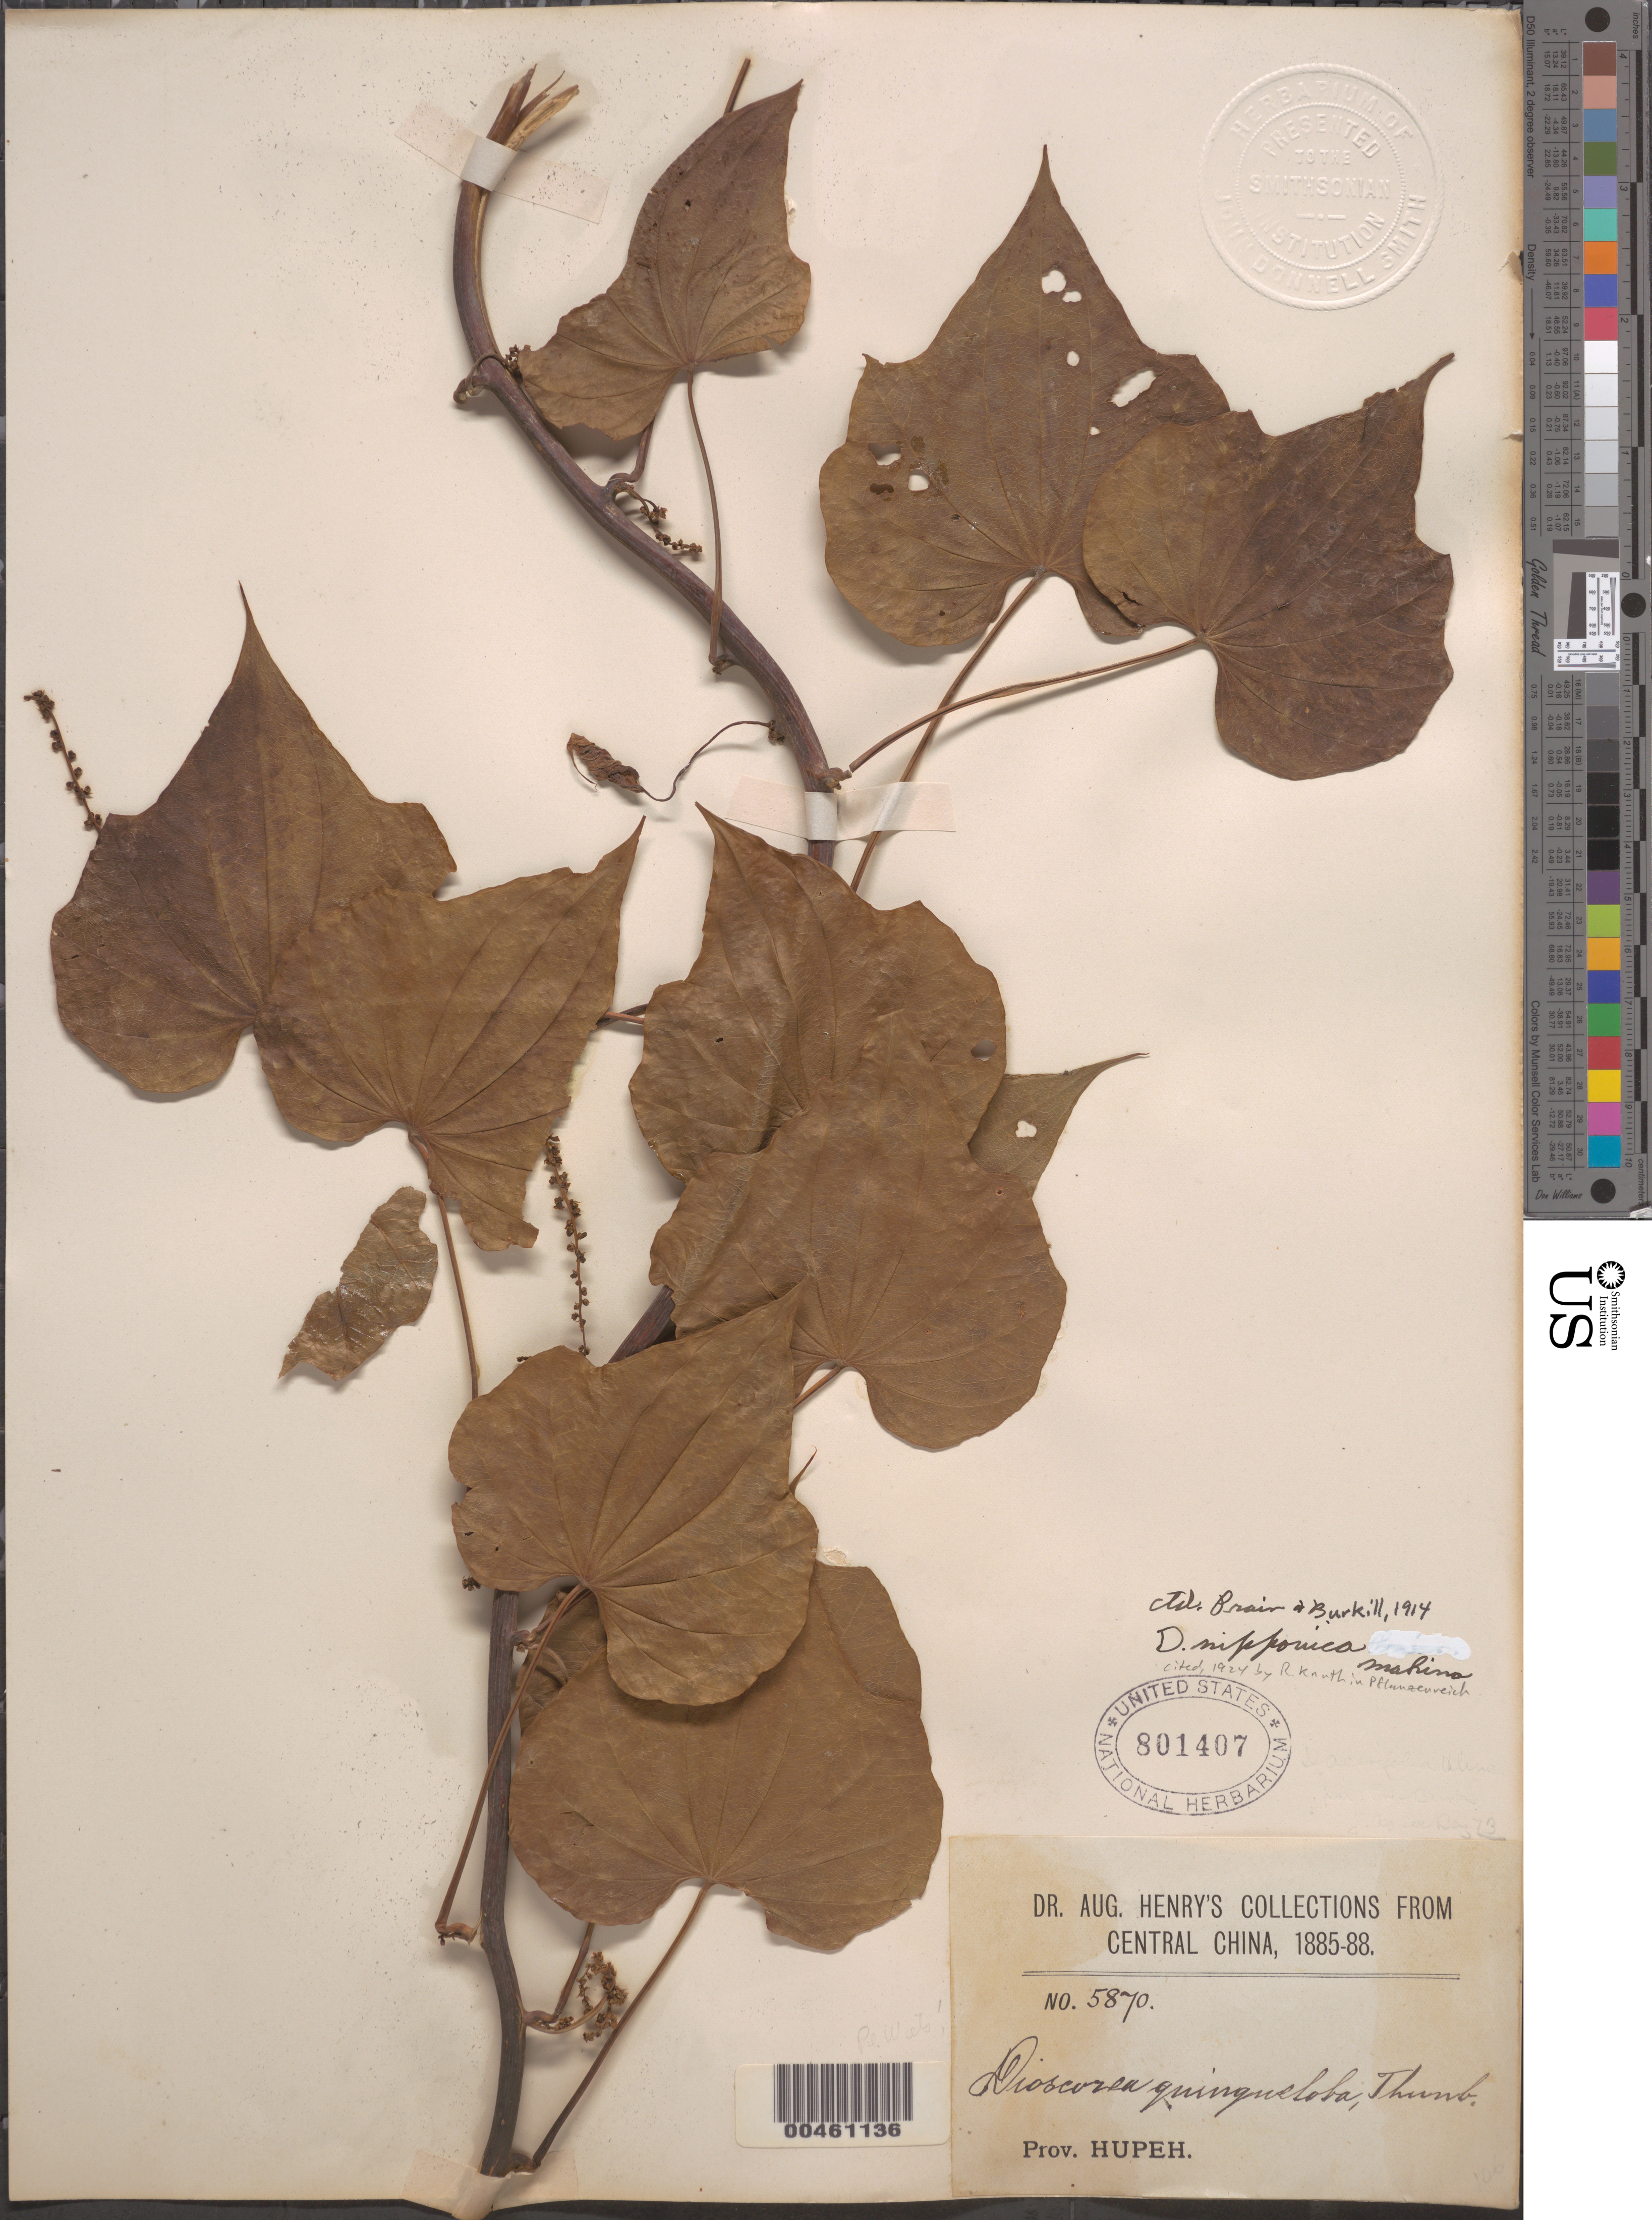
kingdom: Plantae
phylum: Tracheophyta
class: Liliopsida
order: Dioscoreales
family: Dioscoreaceae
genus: Dioscorea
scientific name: Dioscorea nipponica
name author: Makino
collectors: A. Henry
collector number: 5870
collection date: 1885/1888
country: China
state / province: Hubei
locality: Central China. Prov. Hupeh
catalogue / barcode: US 801407